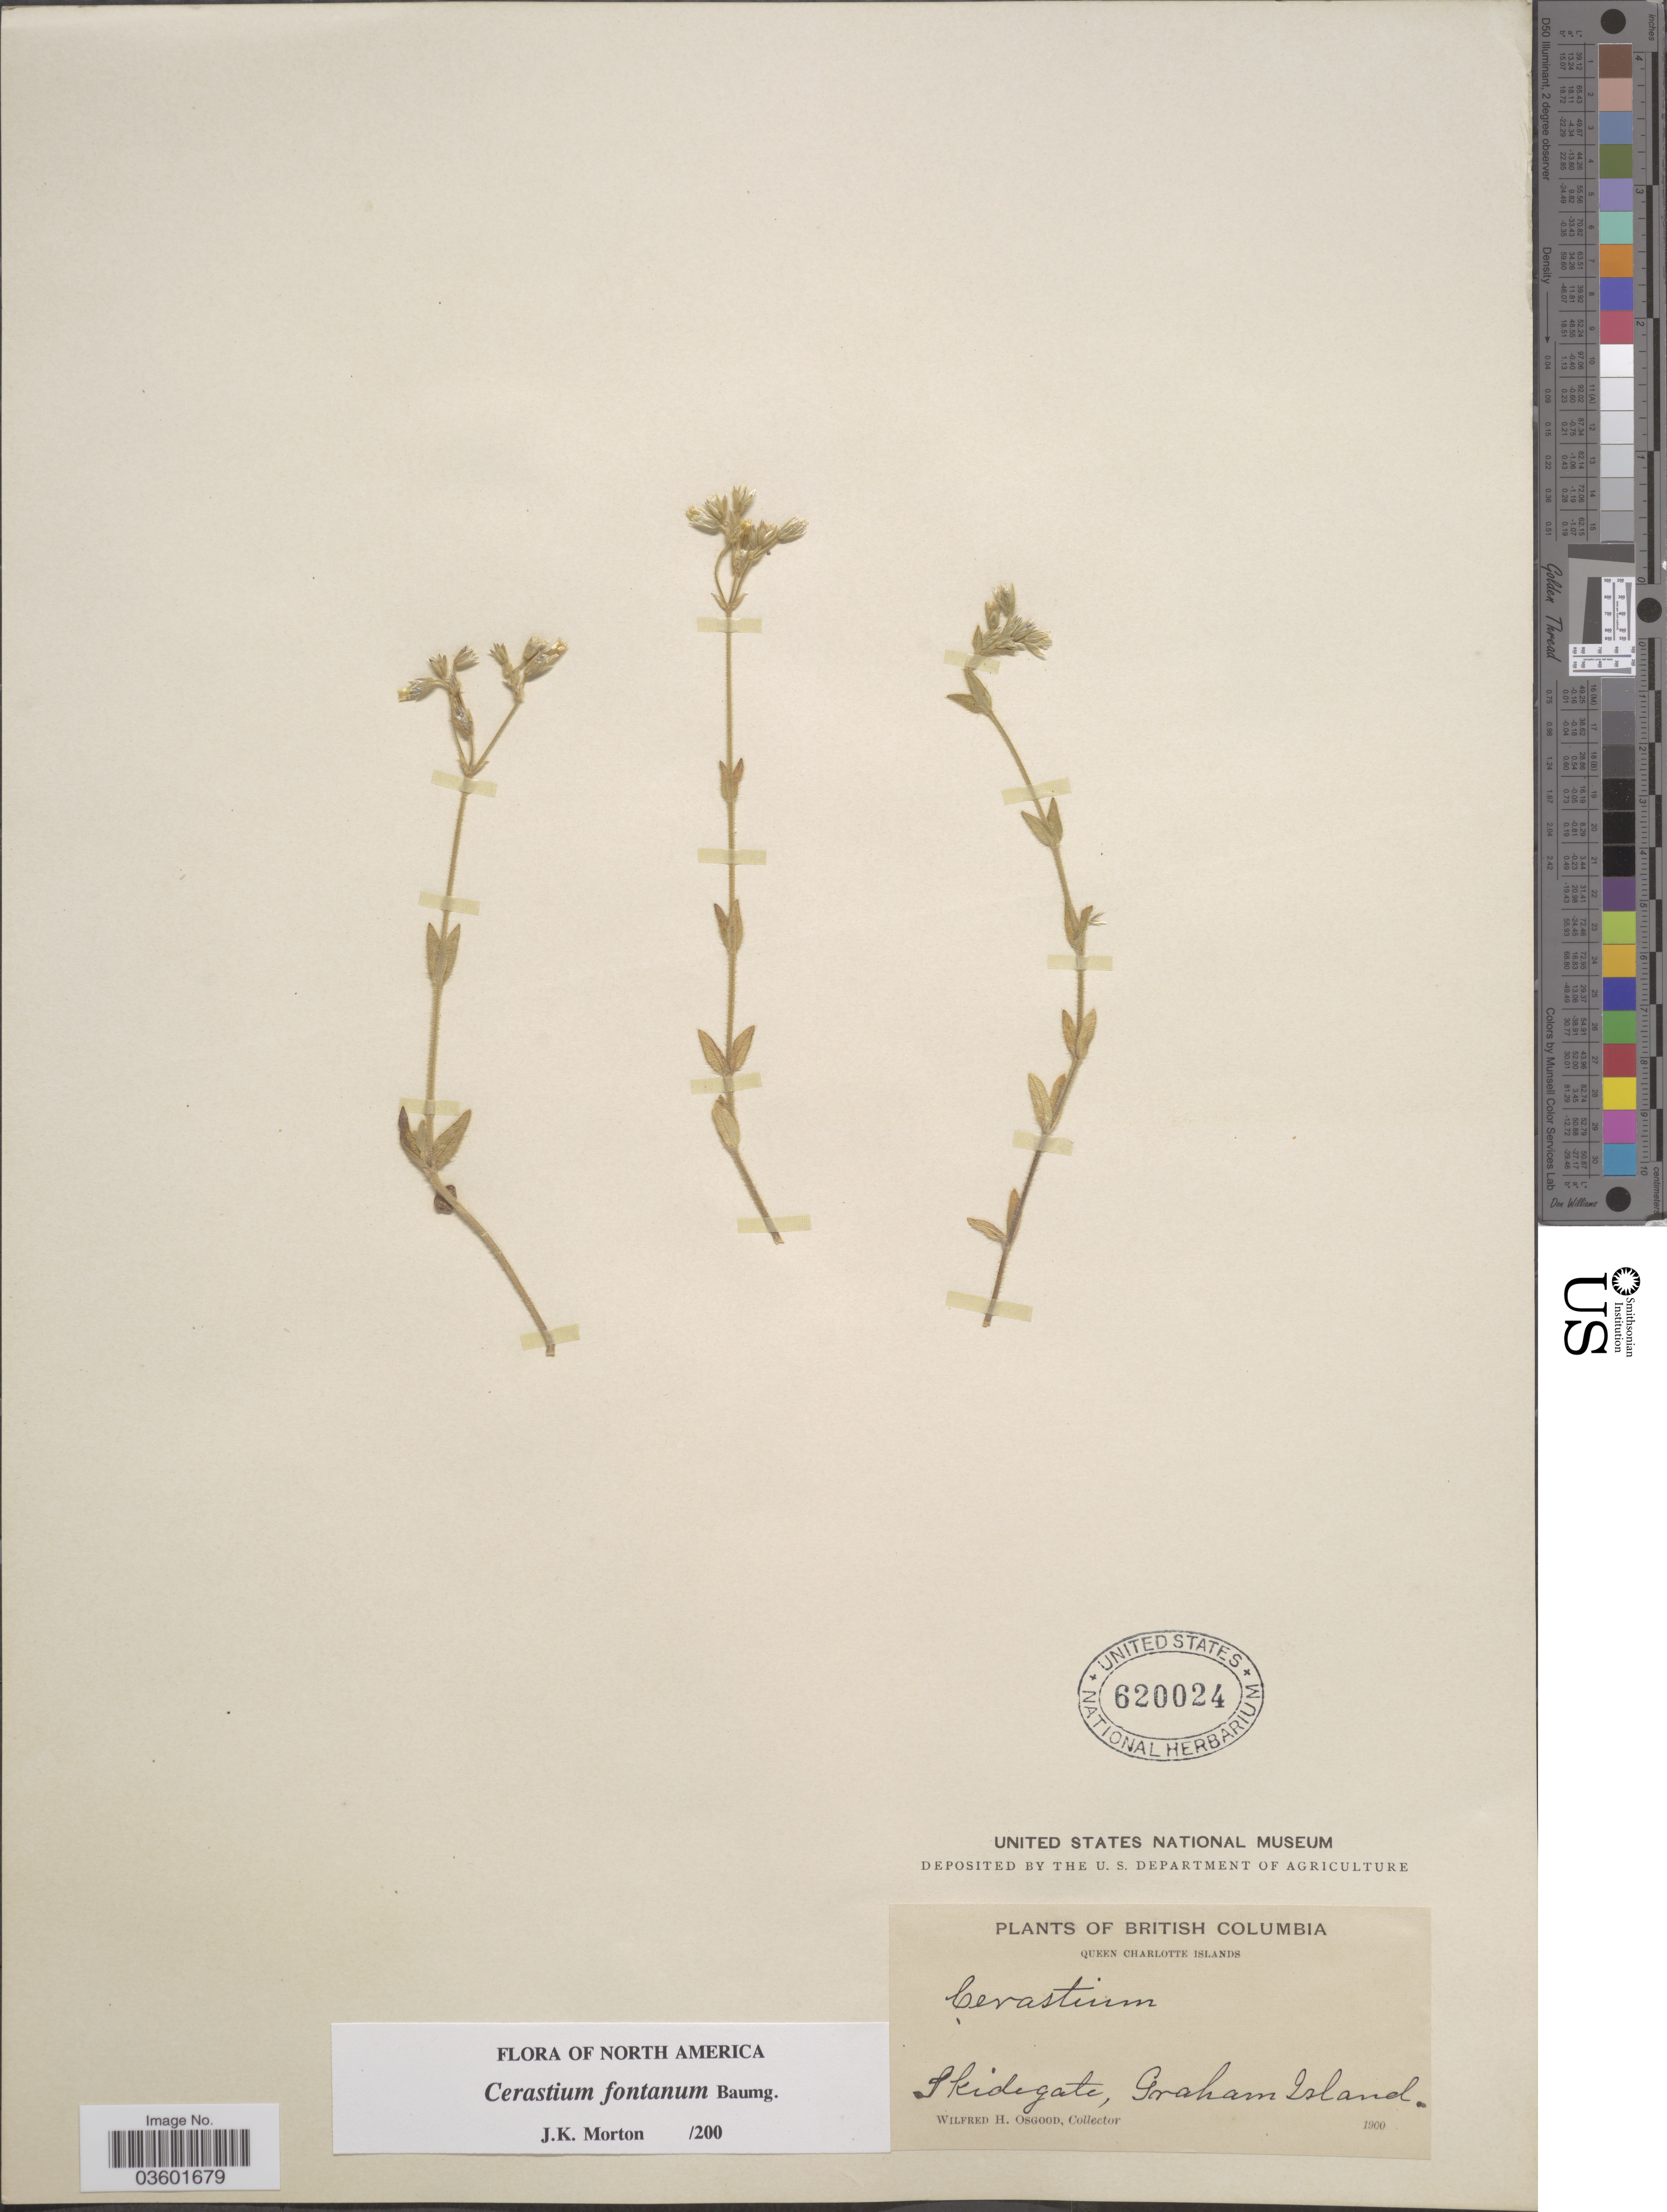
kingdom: Plantae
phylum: Tracheophyta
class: Magnoliopsida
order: Caryophyllales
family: Caryophyllaceae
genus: Cerastium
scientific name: Cerastium fontanum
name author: Baumg.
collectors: W. Osgood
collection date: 1900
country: Canada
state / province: British Columbia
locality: Queen Charlotte Islands. Skidegate, Graham Island.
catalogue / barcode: US 620024